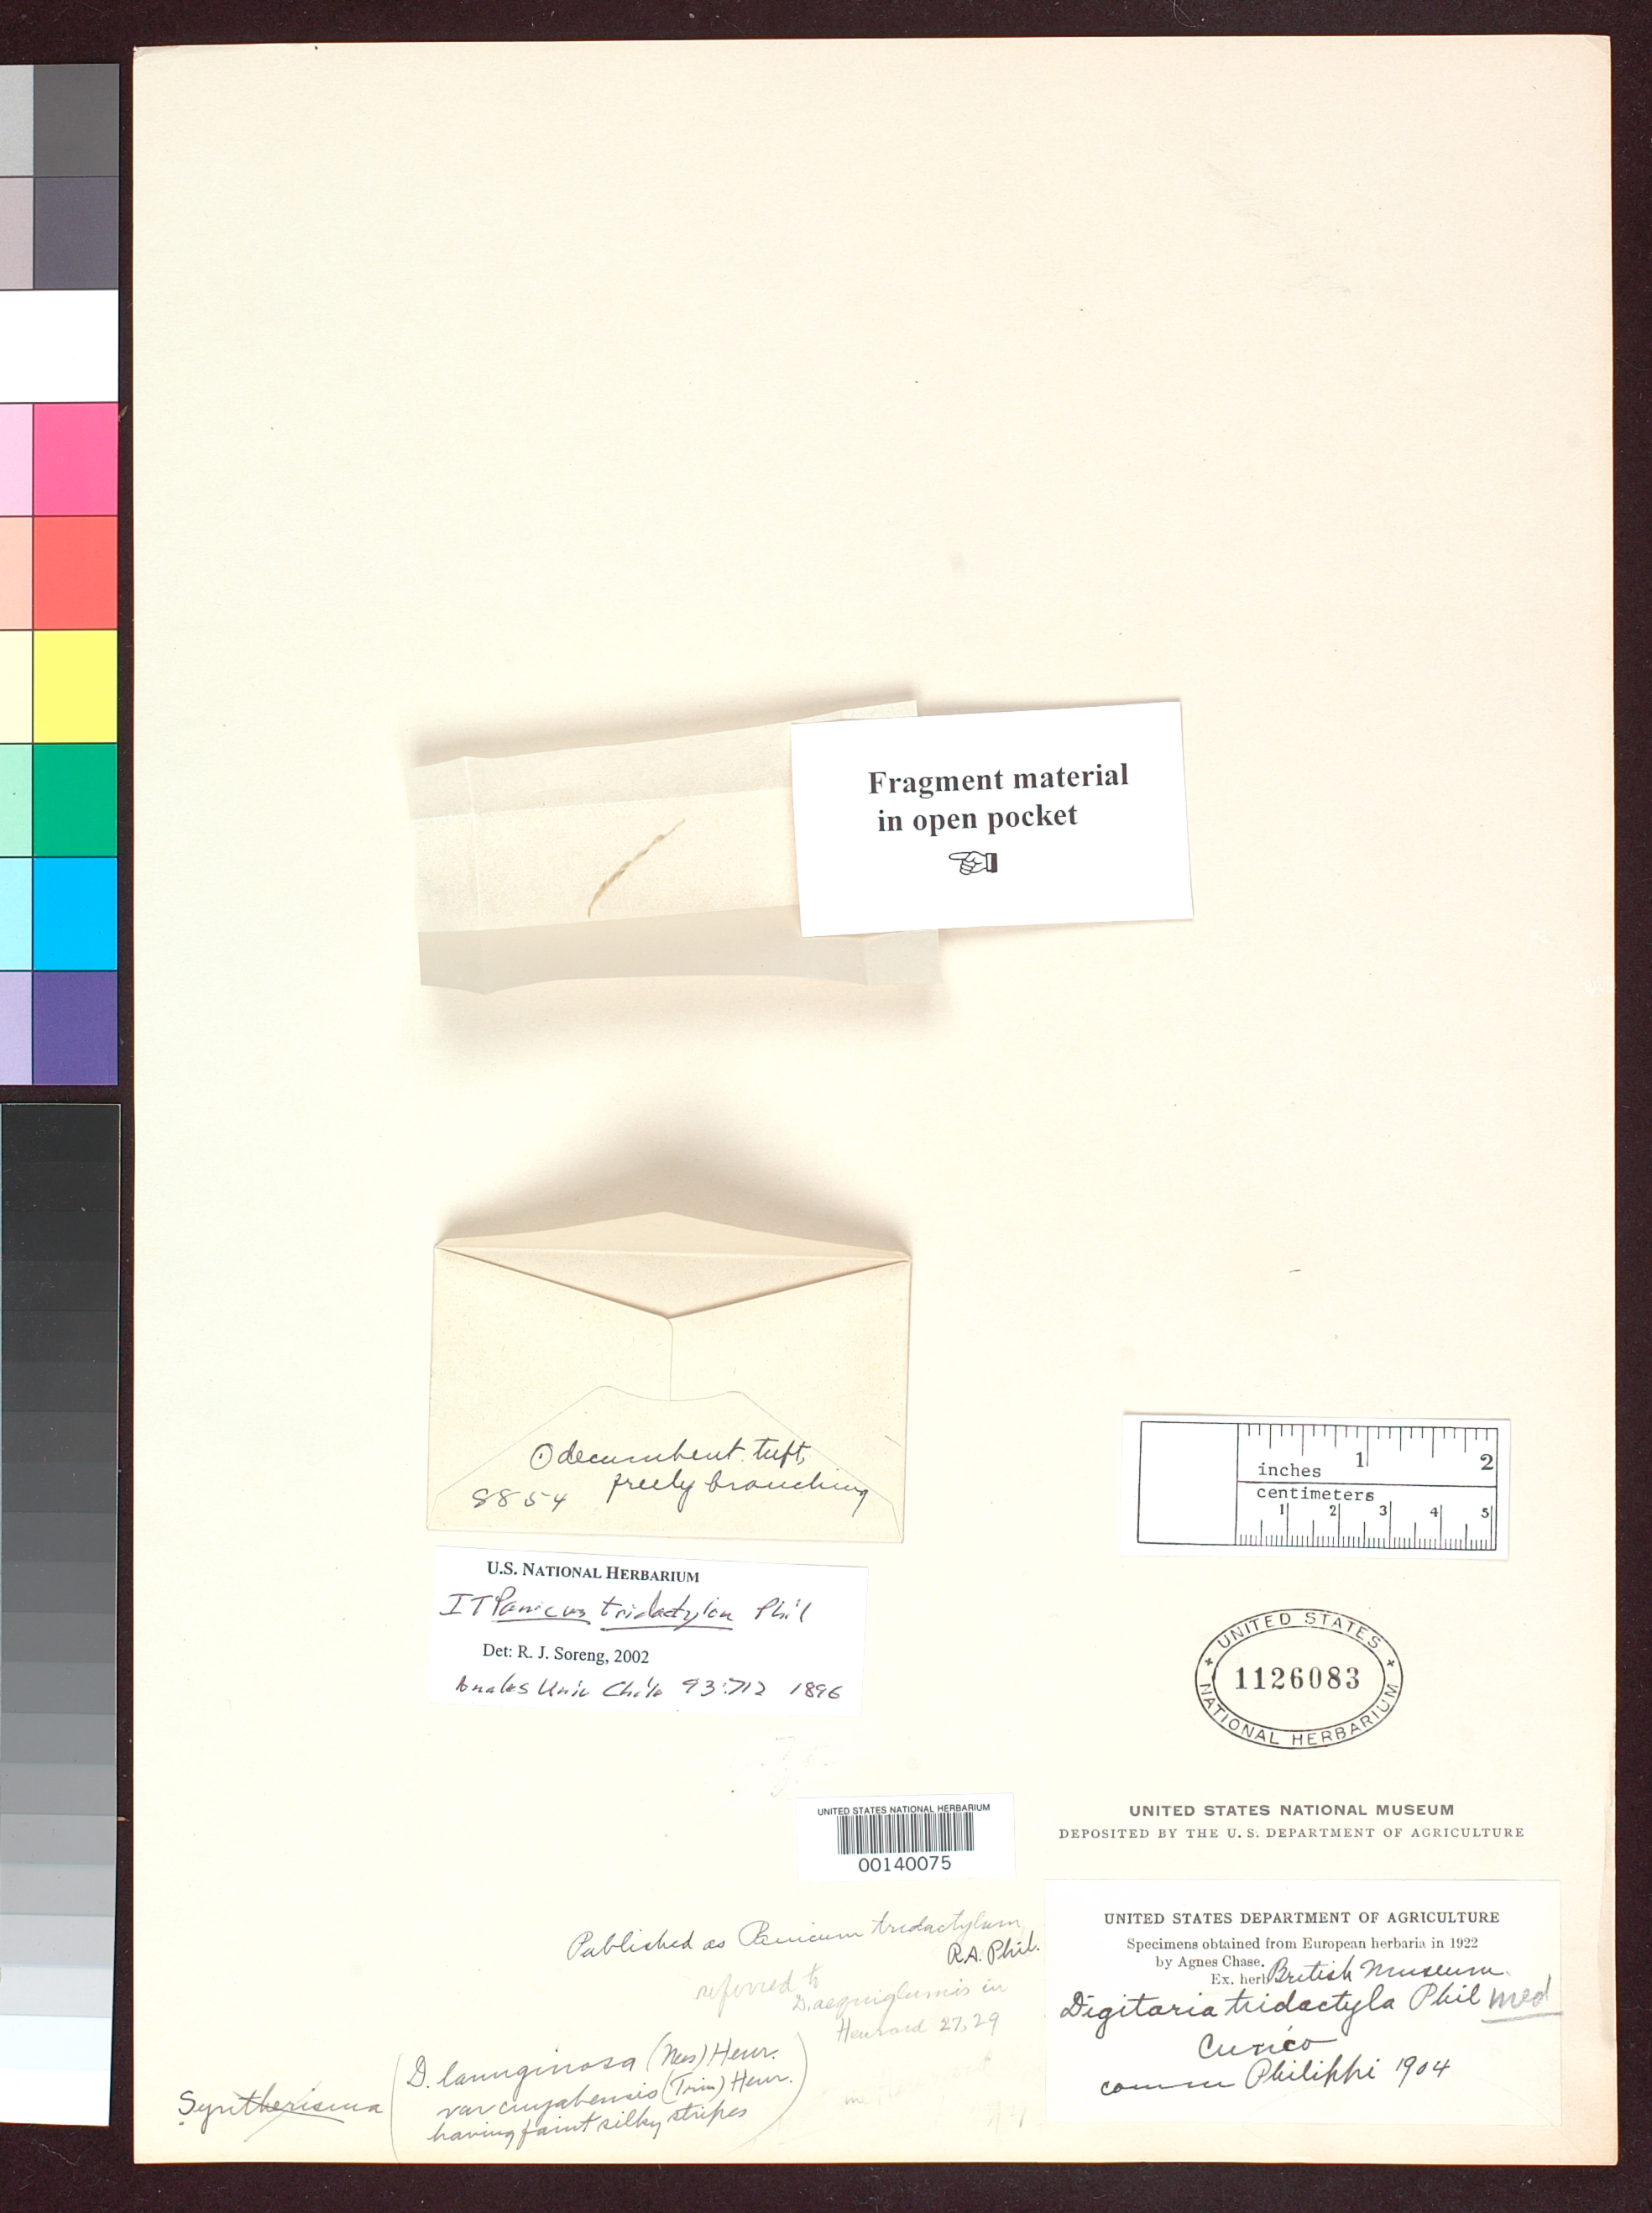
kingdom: Plantae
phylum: Tracheophyta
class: Liliopsida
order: Poales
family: Poaceae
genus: Panicum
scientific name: Panicum tridactylum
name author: Phil.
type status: Type Fragment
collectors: E. Moore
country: Chile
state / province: Maule (VII)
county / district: Curicó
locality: Chimbaronga River, island.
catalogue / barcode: US 1126083